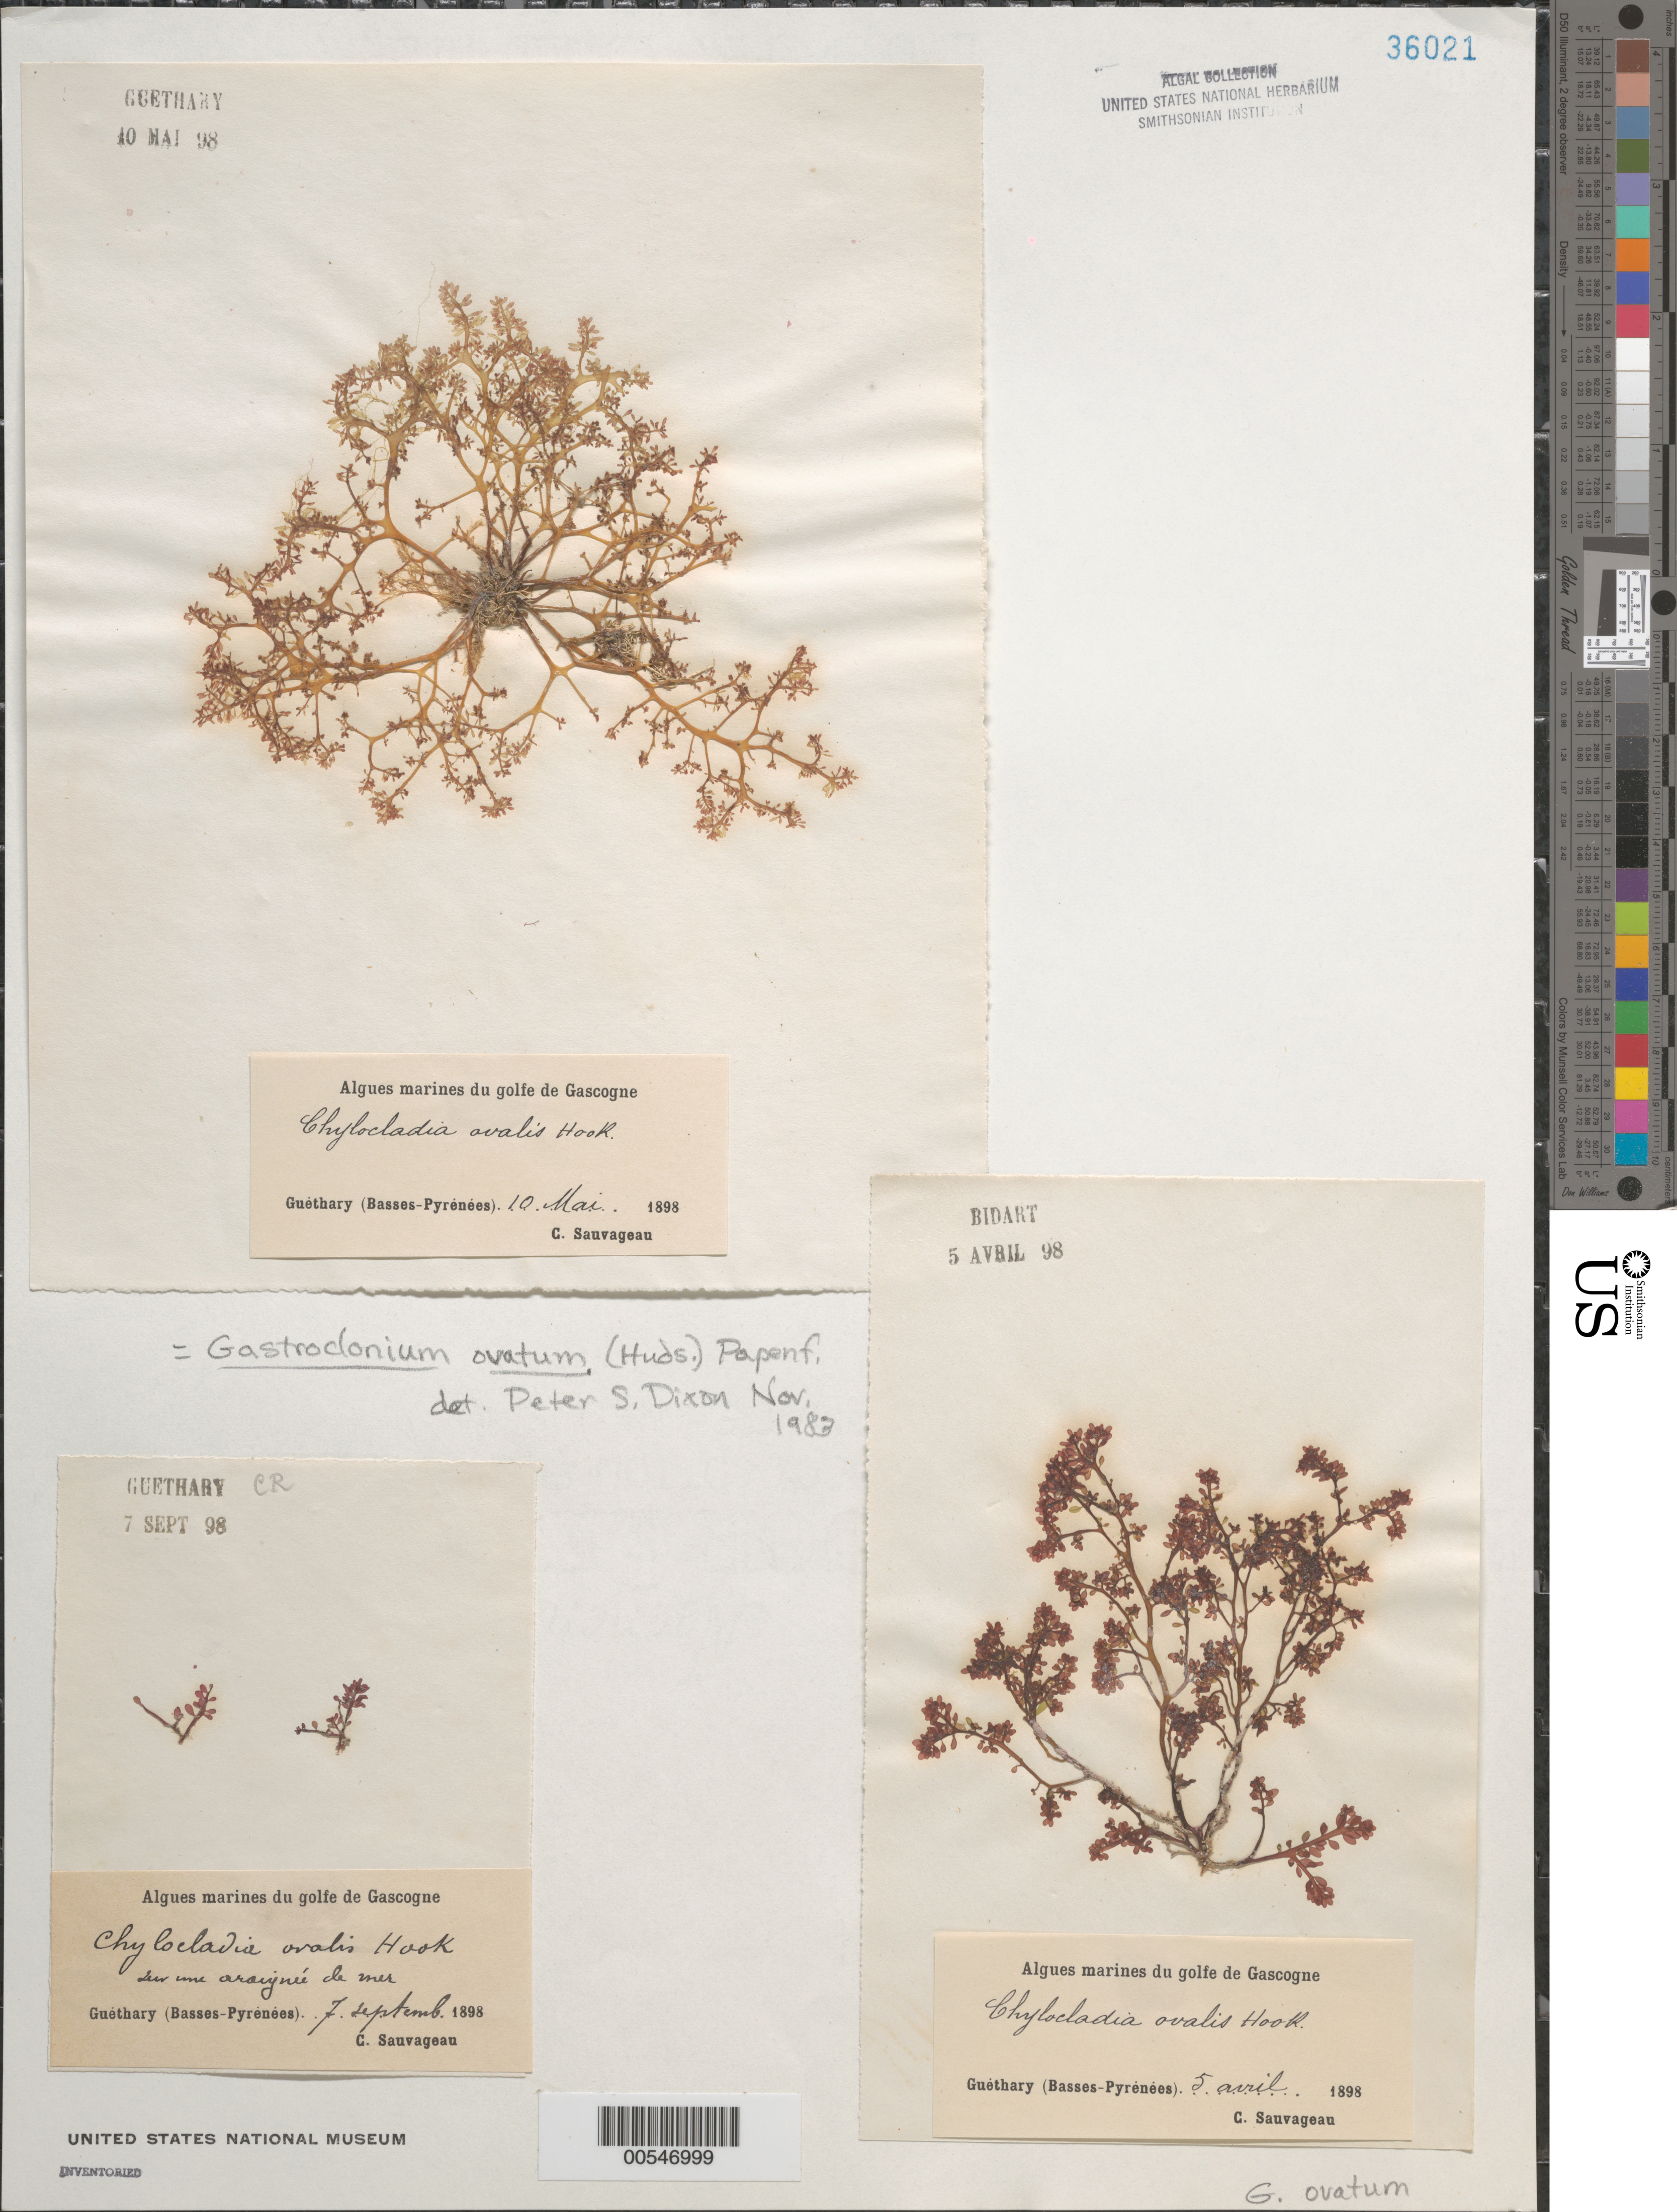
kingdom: Plantae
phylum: Rhodophyta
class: Florideophyceae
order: Rhodymeniales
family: Champiaceae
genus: Gastroclonium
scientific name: Gastroclonium ovatum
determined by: Dixon, P. S.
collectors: C. F. Sauvageau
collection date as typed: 10 May 1898 TO 07 Sep 1898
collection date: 1898-05-10/1898-09-07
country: France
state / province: Nouvelle-Aquitaine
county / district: Pyrénées-Atlantiques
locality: Guethary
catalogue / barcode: US 36021